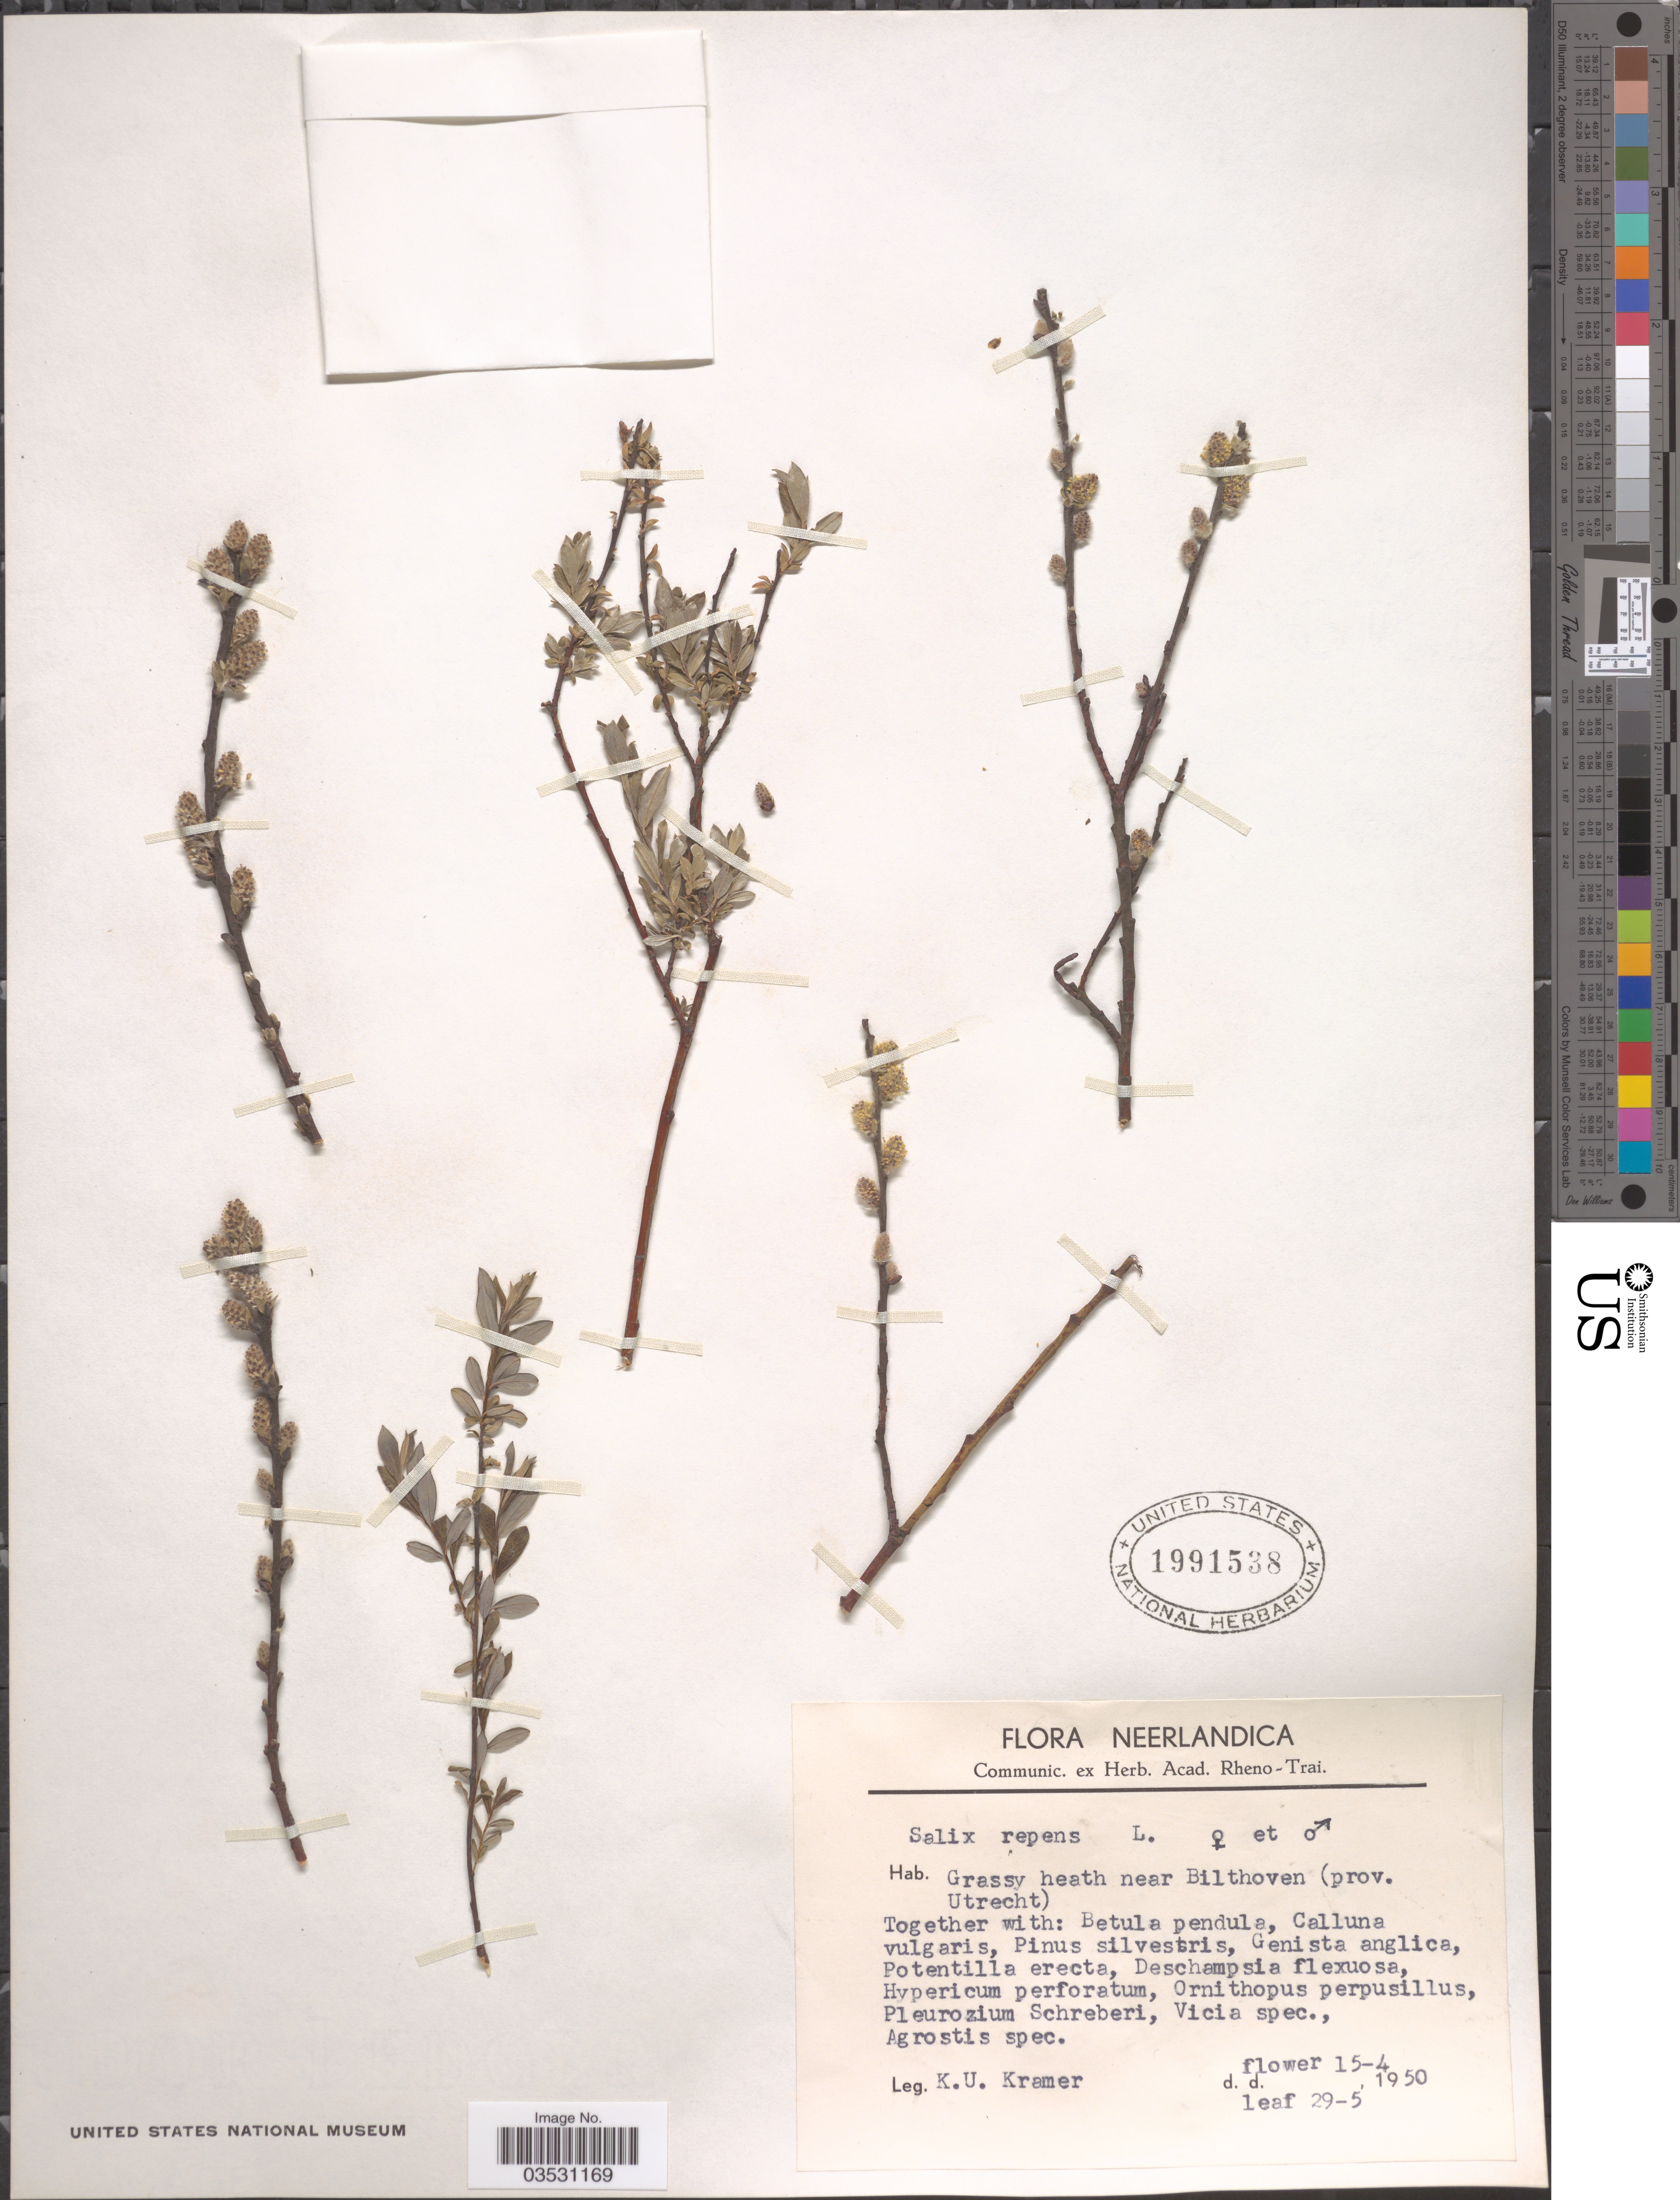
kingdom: Plantae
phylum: Tracheophyta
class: Magnoliopsida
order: Malpighiales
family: Salicaceae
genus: Salix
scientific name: Salix repens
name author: L.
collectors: K. U. Kramer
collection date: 1950-04-15/1950-05-29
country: Netherlands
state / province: Utrecht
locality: Grassy heath near Bilthoven.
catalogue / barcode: US 1991538